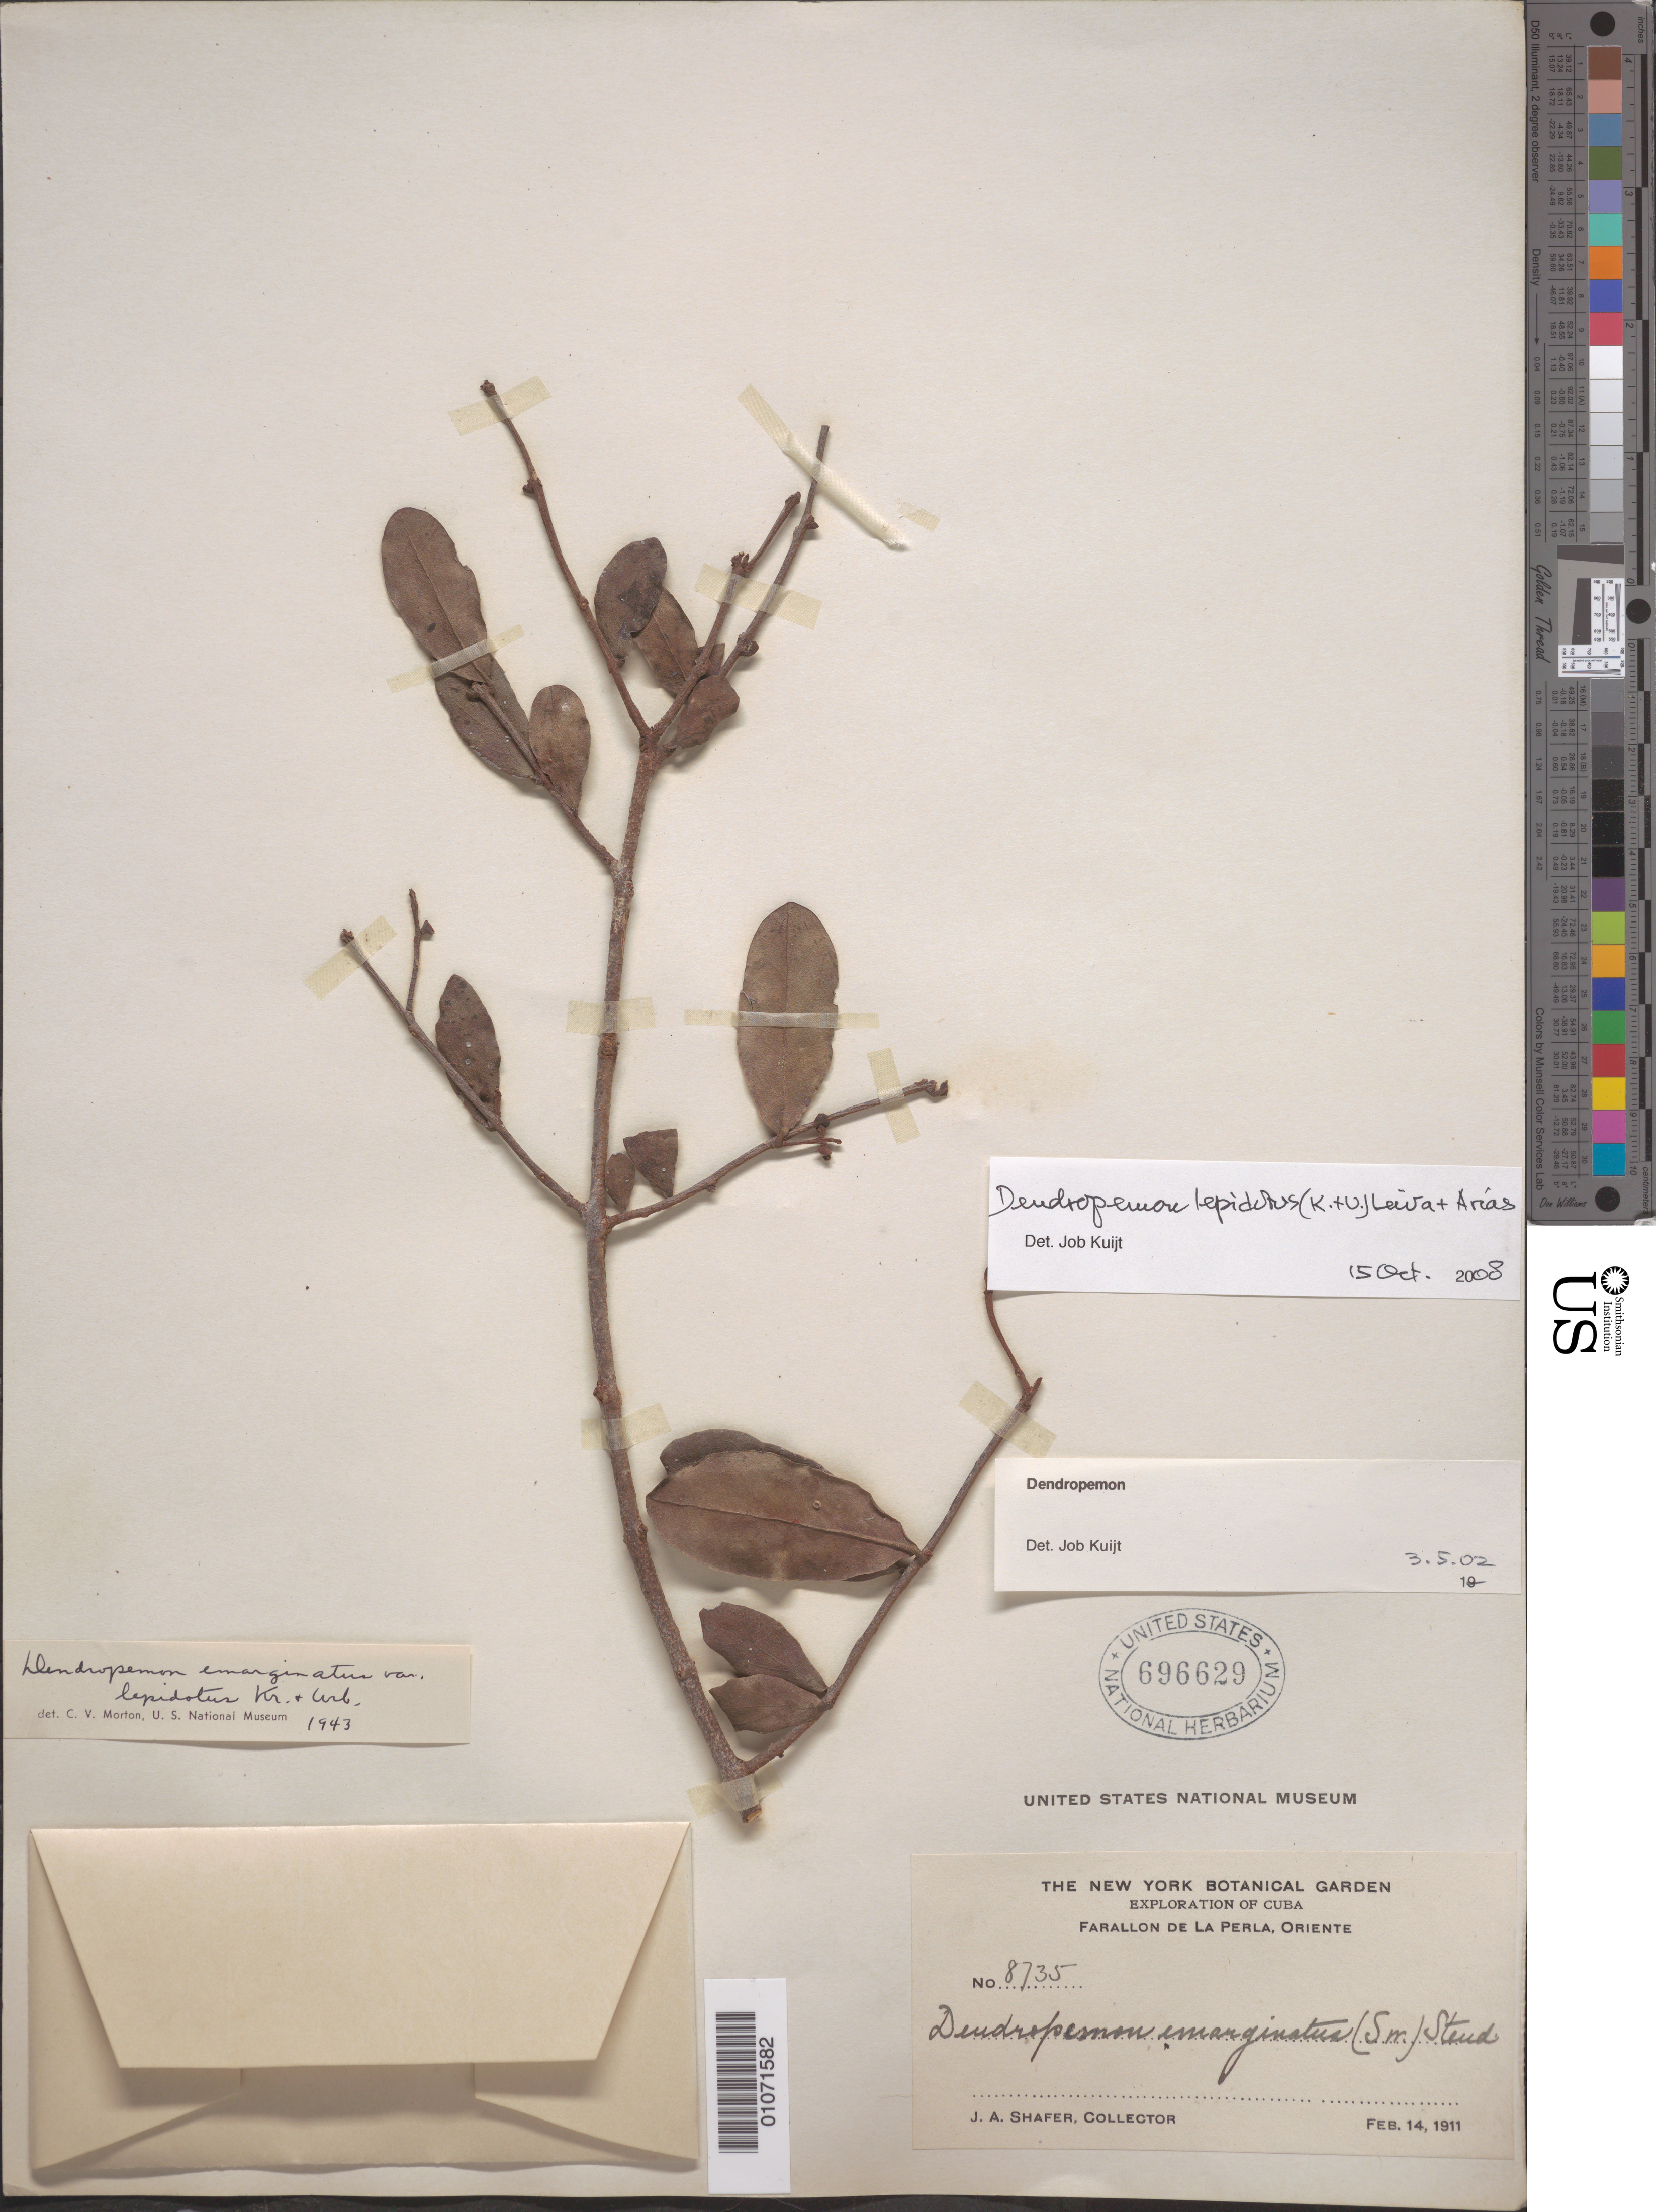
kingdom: Plantae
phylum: Tracheophyta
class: Magnoliopsida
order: Santalales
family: Loranthaceae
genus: Dendropemon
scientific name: Dendropemon lepidotus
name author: (Krug & Urb.) Leiva & I. Arias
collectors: J. A. Shafer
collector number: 8735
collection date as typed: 14 Feb 1911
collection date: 1911-02-14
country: Cuba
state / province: Oriente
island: Cuba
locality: Farallon de la Perla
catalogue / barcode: US 696629